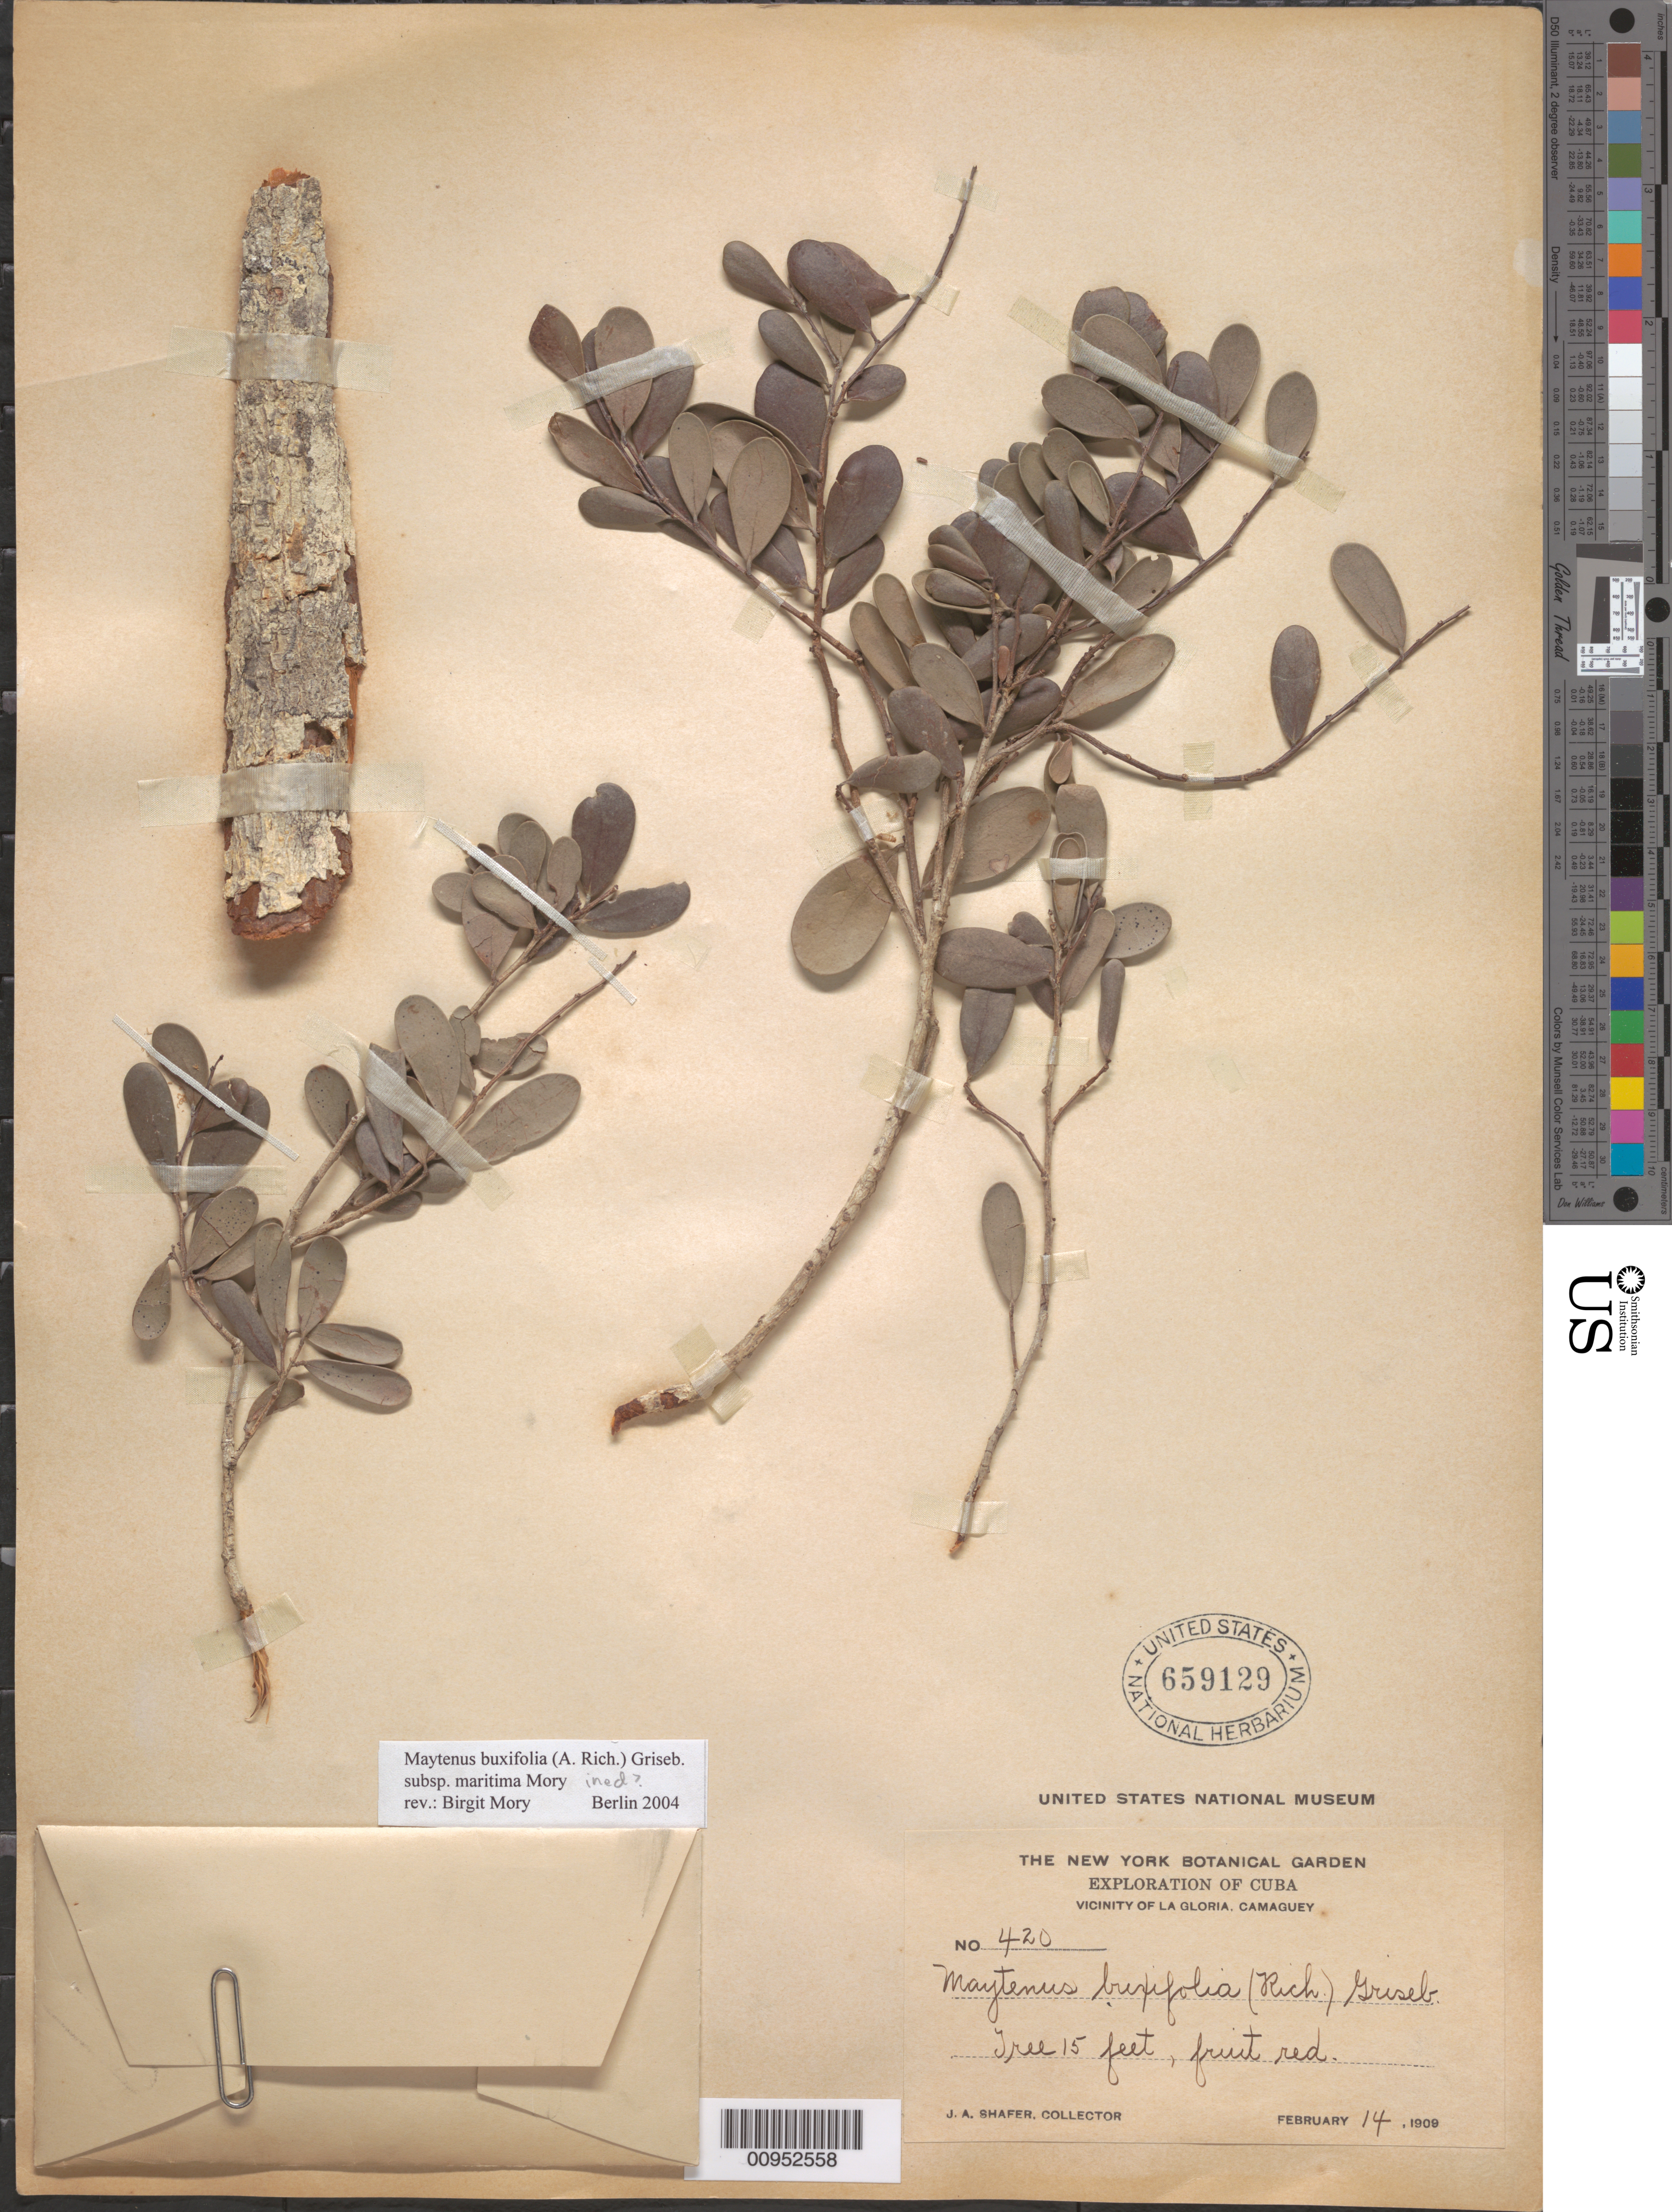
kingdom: Plantae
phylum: Tracheophyta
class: Magnoliopsida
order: Celastrales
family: Celastraceae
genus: Maytenus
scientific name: Maytenus buxifolia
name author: (A. Rich.) Griseb.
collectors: J. A. Shafer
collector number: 420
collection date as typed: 14 Feb 1909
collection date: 1909-02-14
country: Cuba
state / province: Camagüey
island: Cuba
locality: Vicinity of La Gloria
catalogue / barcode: US 659129